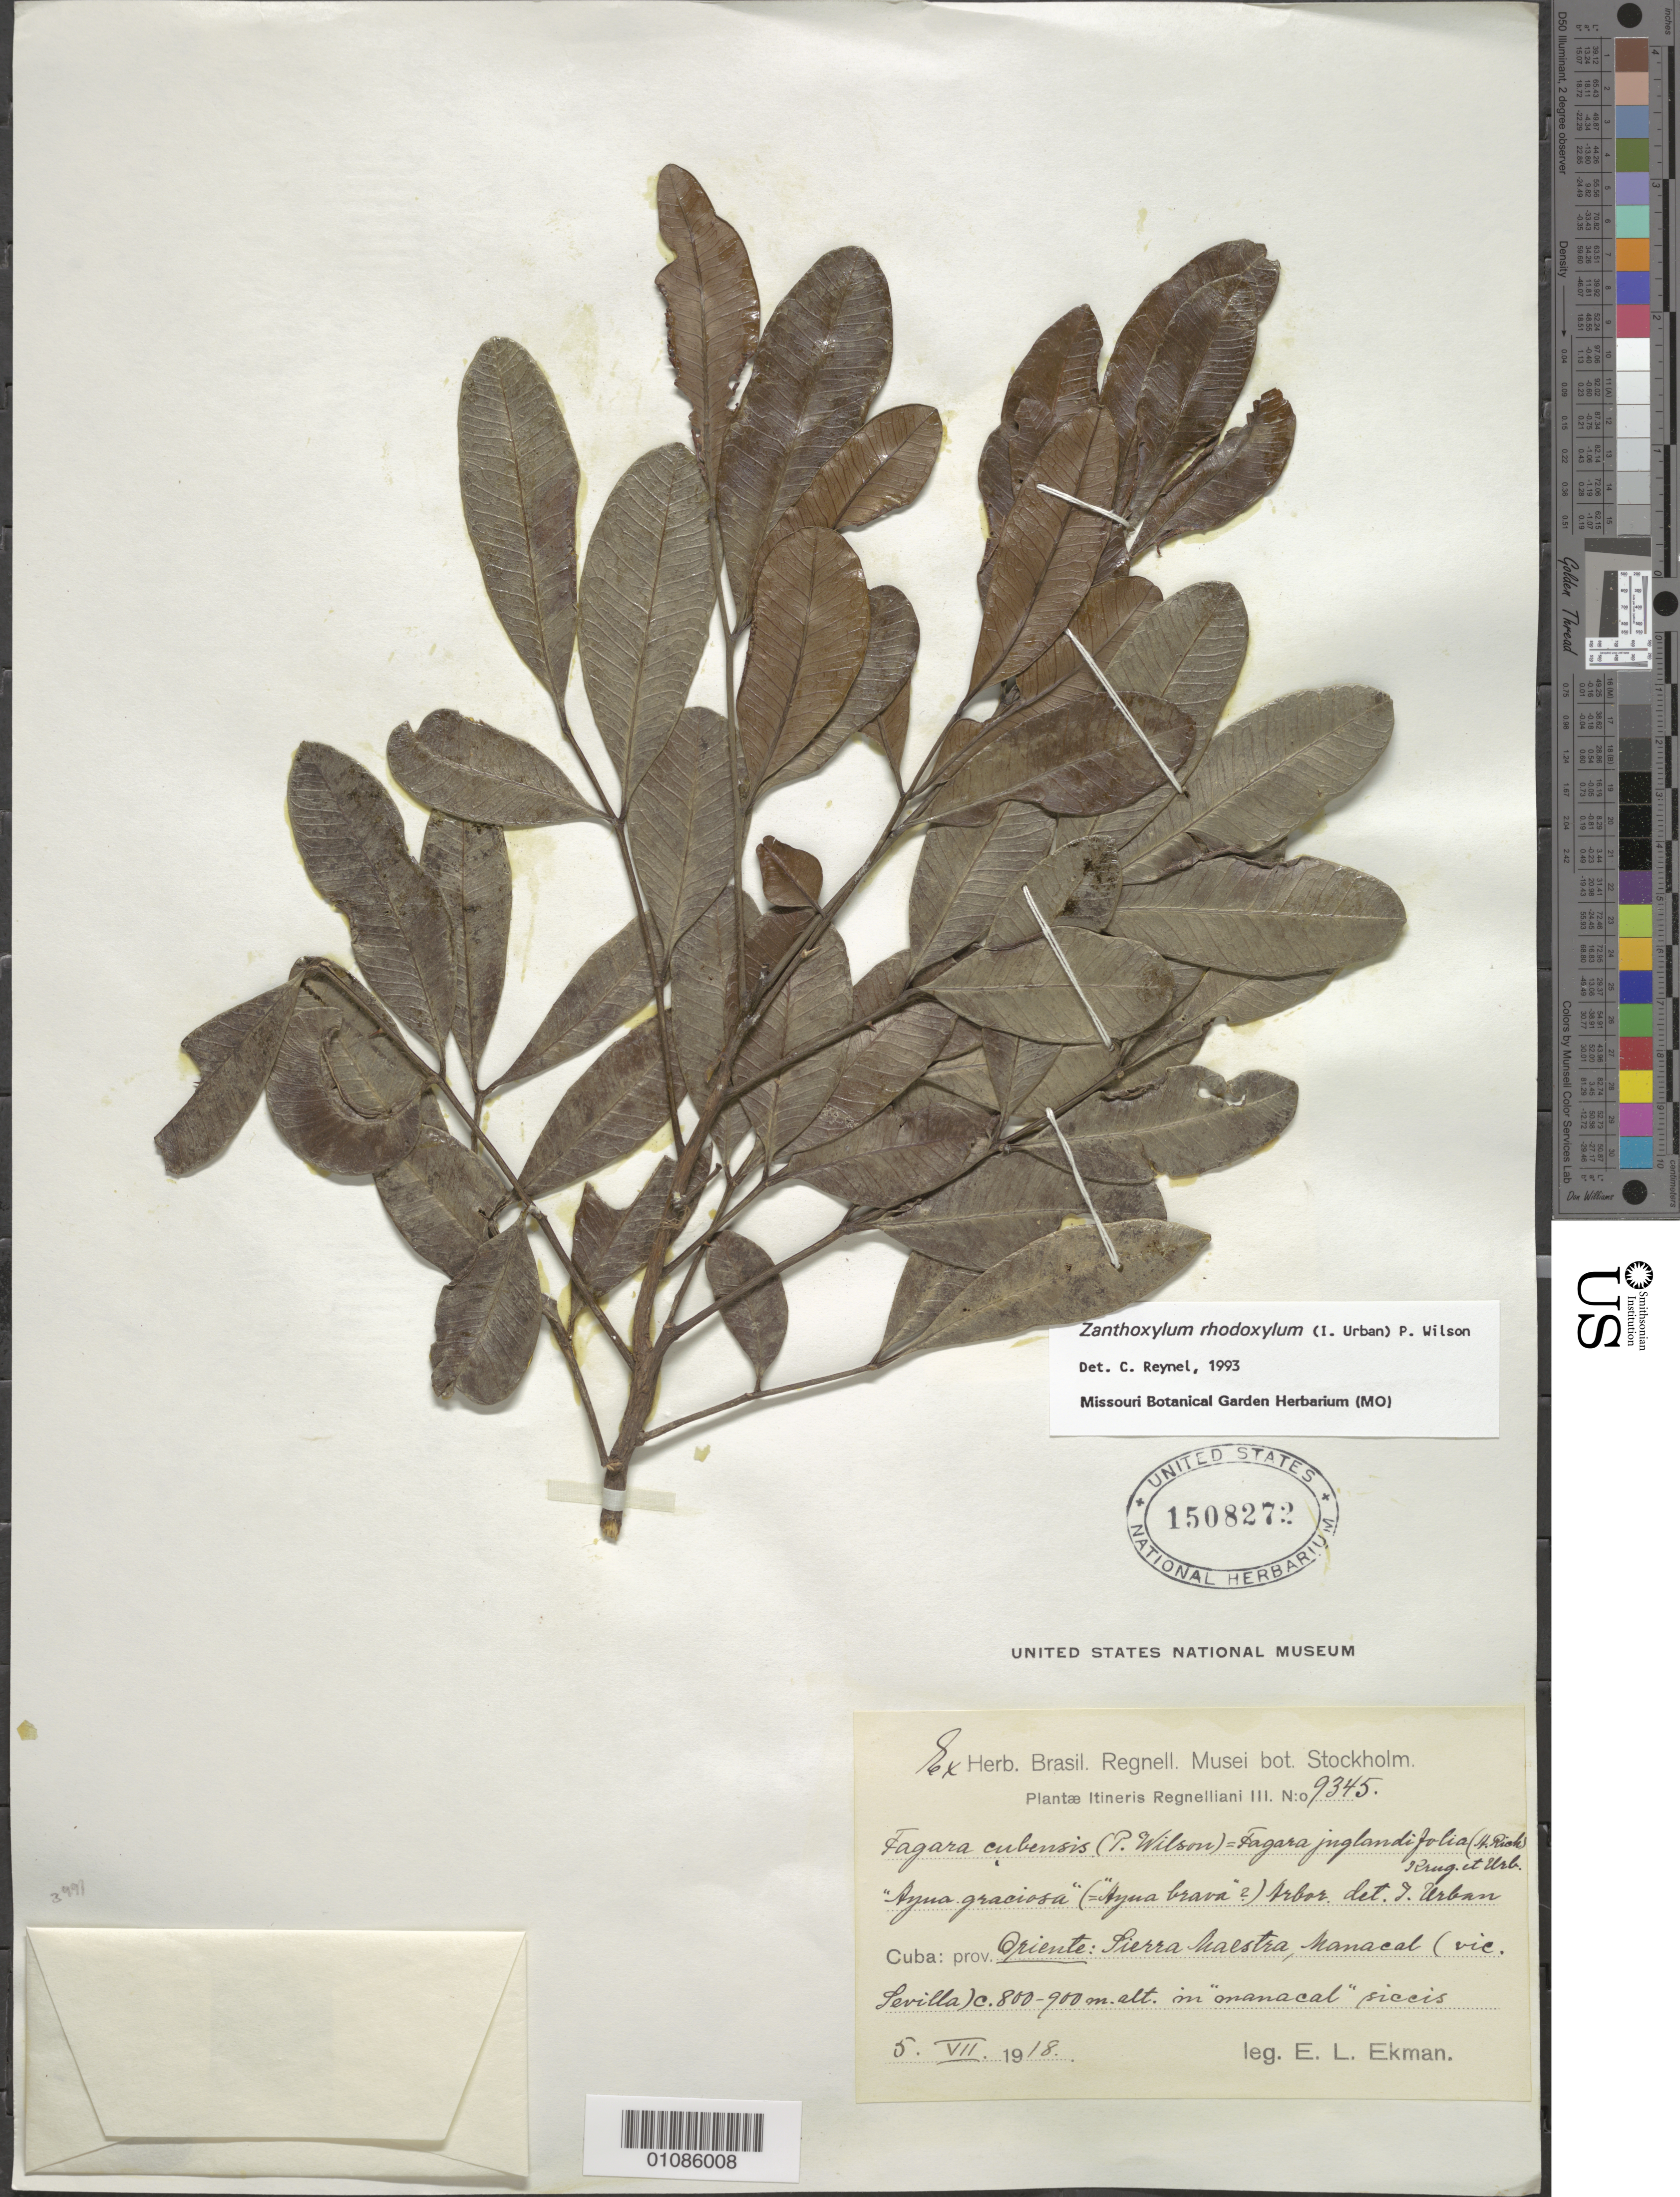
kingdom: Plantae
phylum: Tracheophyta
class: Magnoliopsida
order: Sapindales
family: Rutaceae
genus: Zanthoxylum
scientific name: Zanthoxylum rhodoxylon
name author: (Urb.) P. Wilson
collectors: E. L. Ekman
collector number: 9345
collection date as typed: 05 Jun 1918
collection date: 1918-06-05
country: Cuba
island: Cuba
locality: Oriente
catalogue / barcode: US 1508272